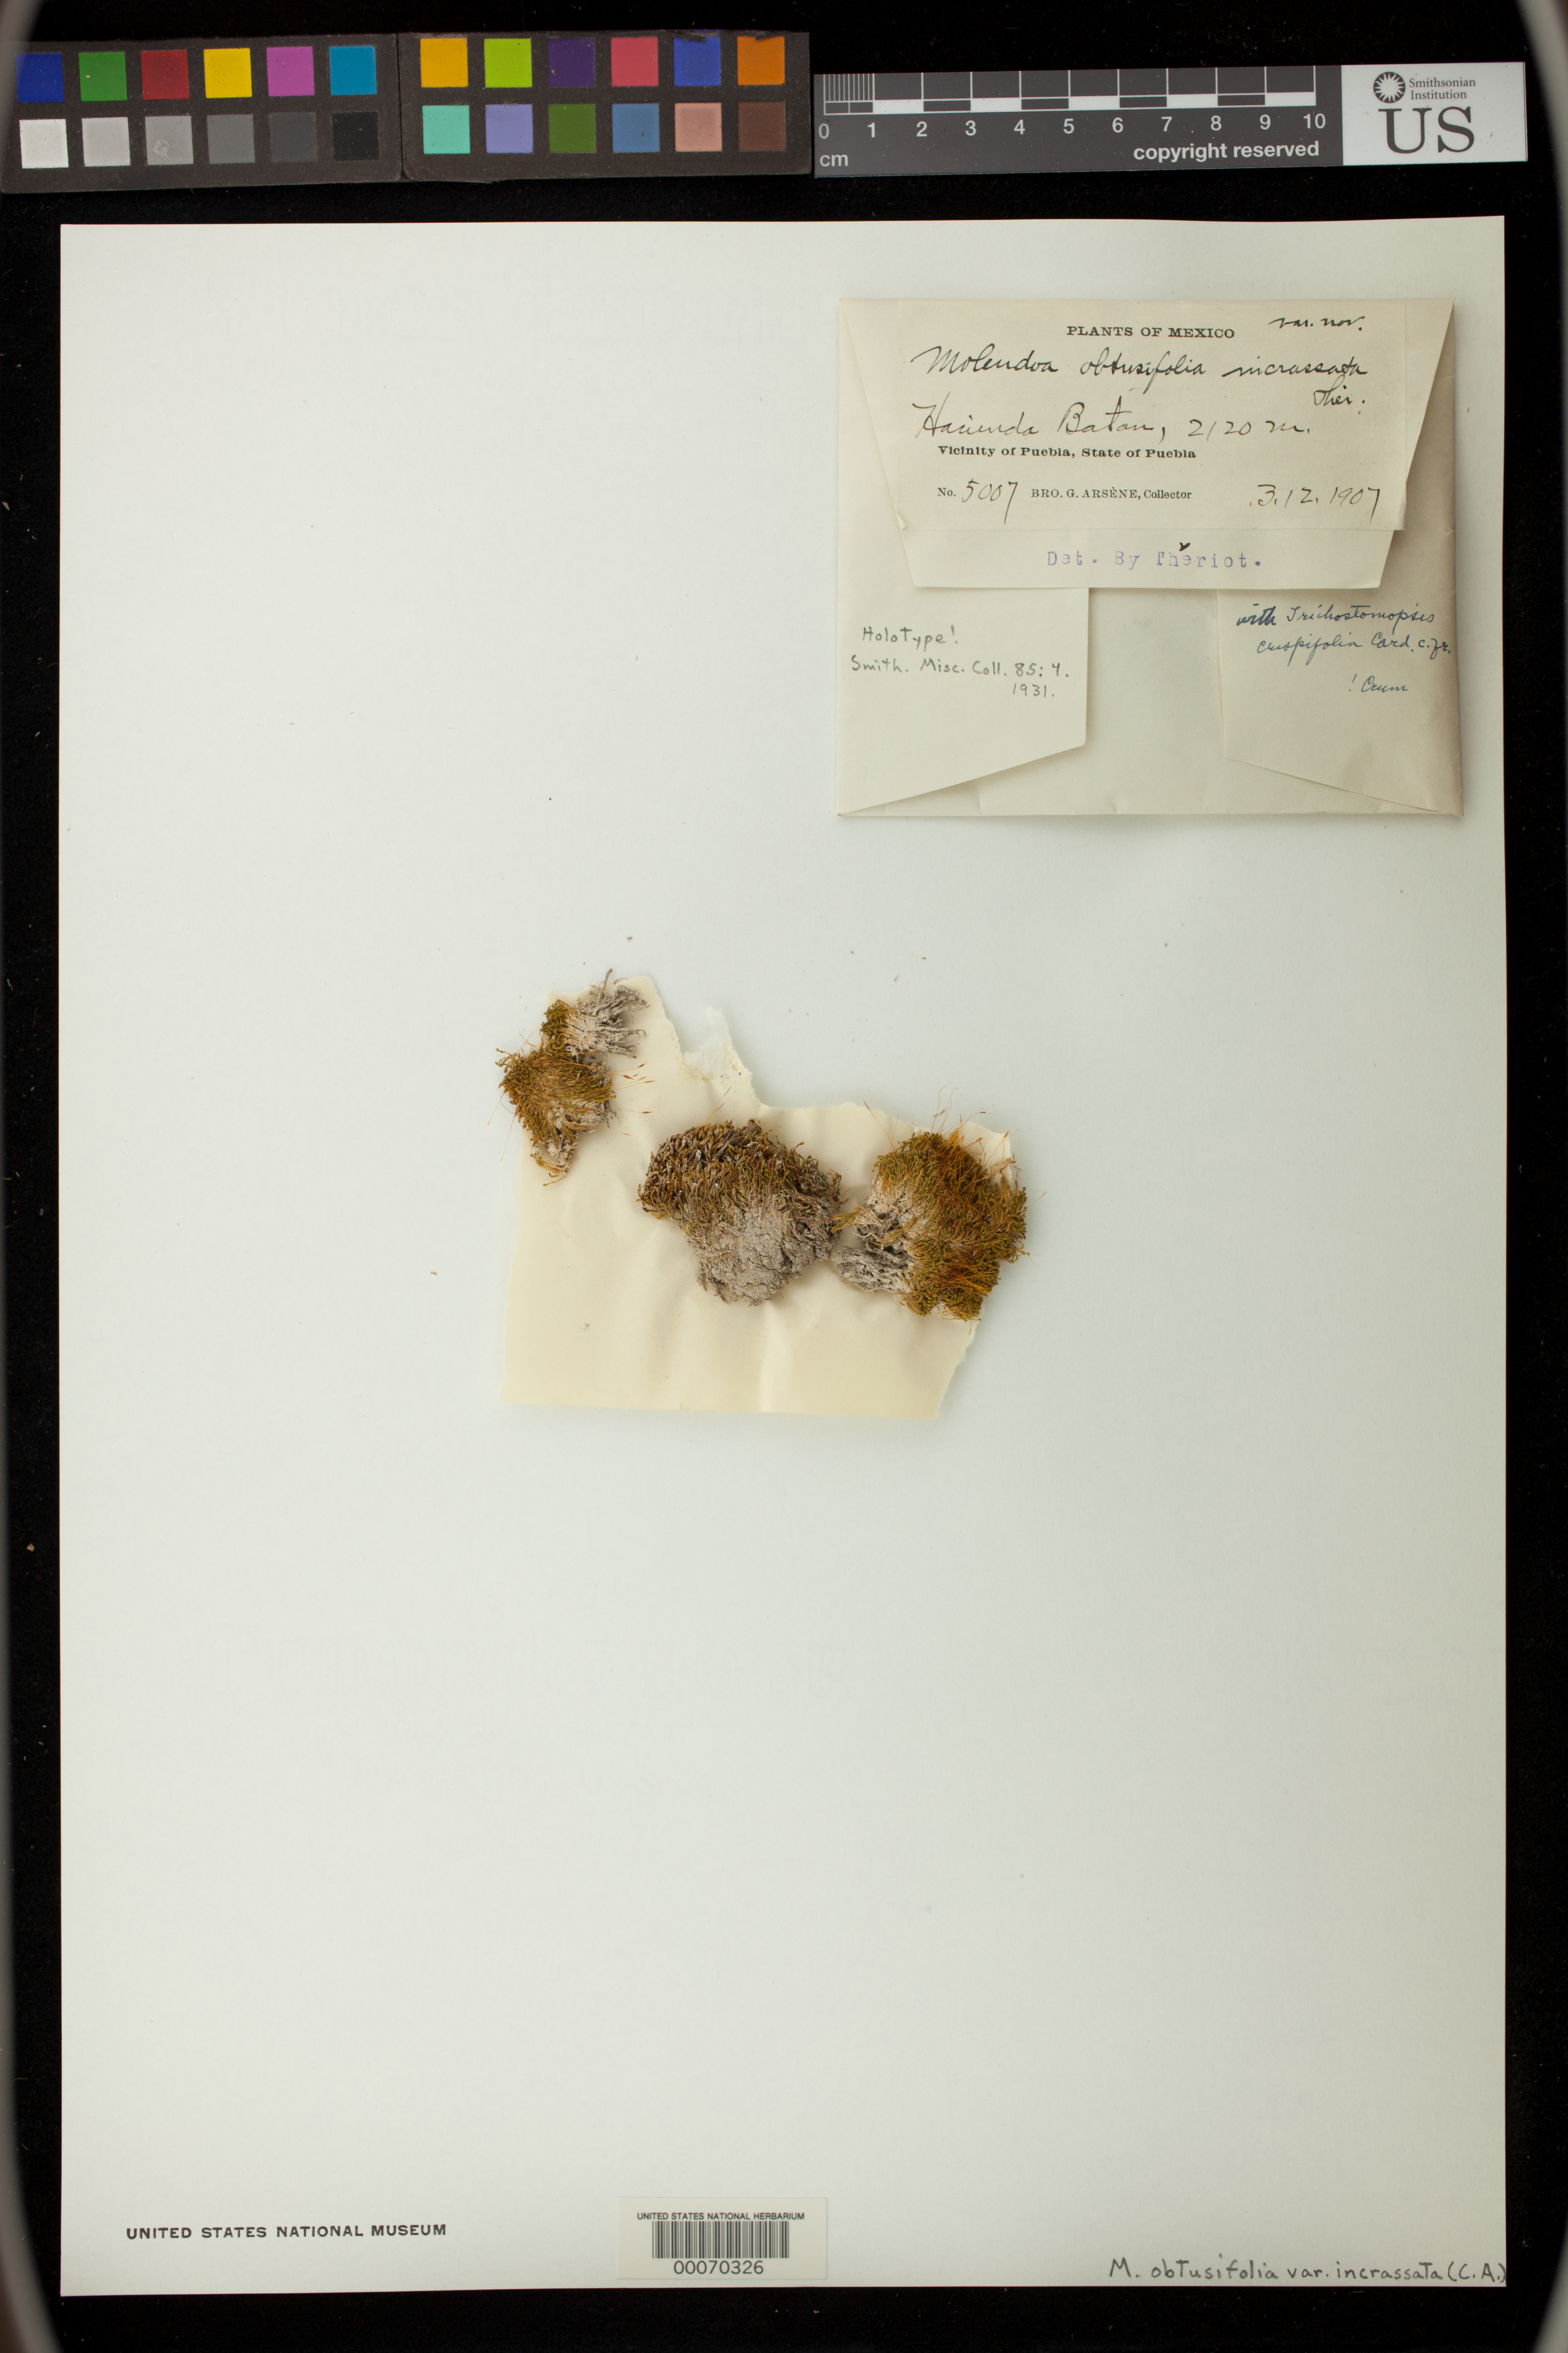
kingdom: Plantae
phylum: Bryophyta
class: Bryopsida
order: Pottiales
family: Pottiaceae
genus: Molendoa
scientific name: Molendoa obtusifolia var. incrassata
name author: Thér.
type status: Holotype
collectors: Bro. G. Arsène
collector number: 5007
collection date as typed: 03 Dec 1907 or 12 May 1907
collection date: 1907-05-12 or 1907-12-03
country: Mexico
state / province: Puebla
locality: Vicinity of Puebla, Haiunda (Hacienda?) Batan.